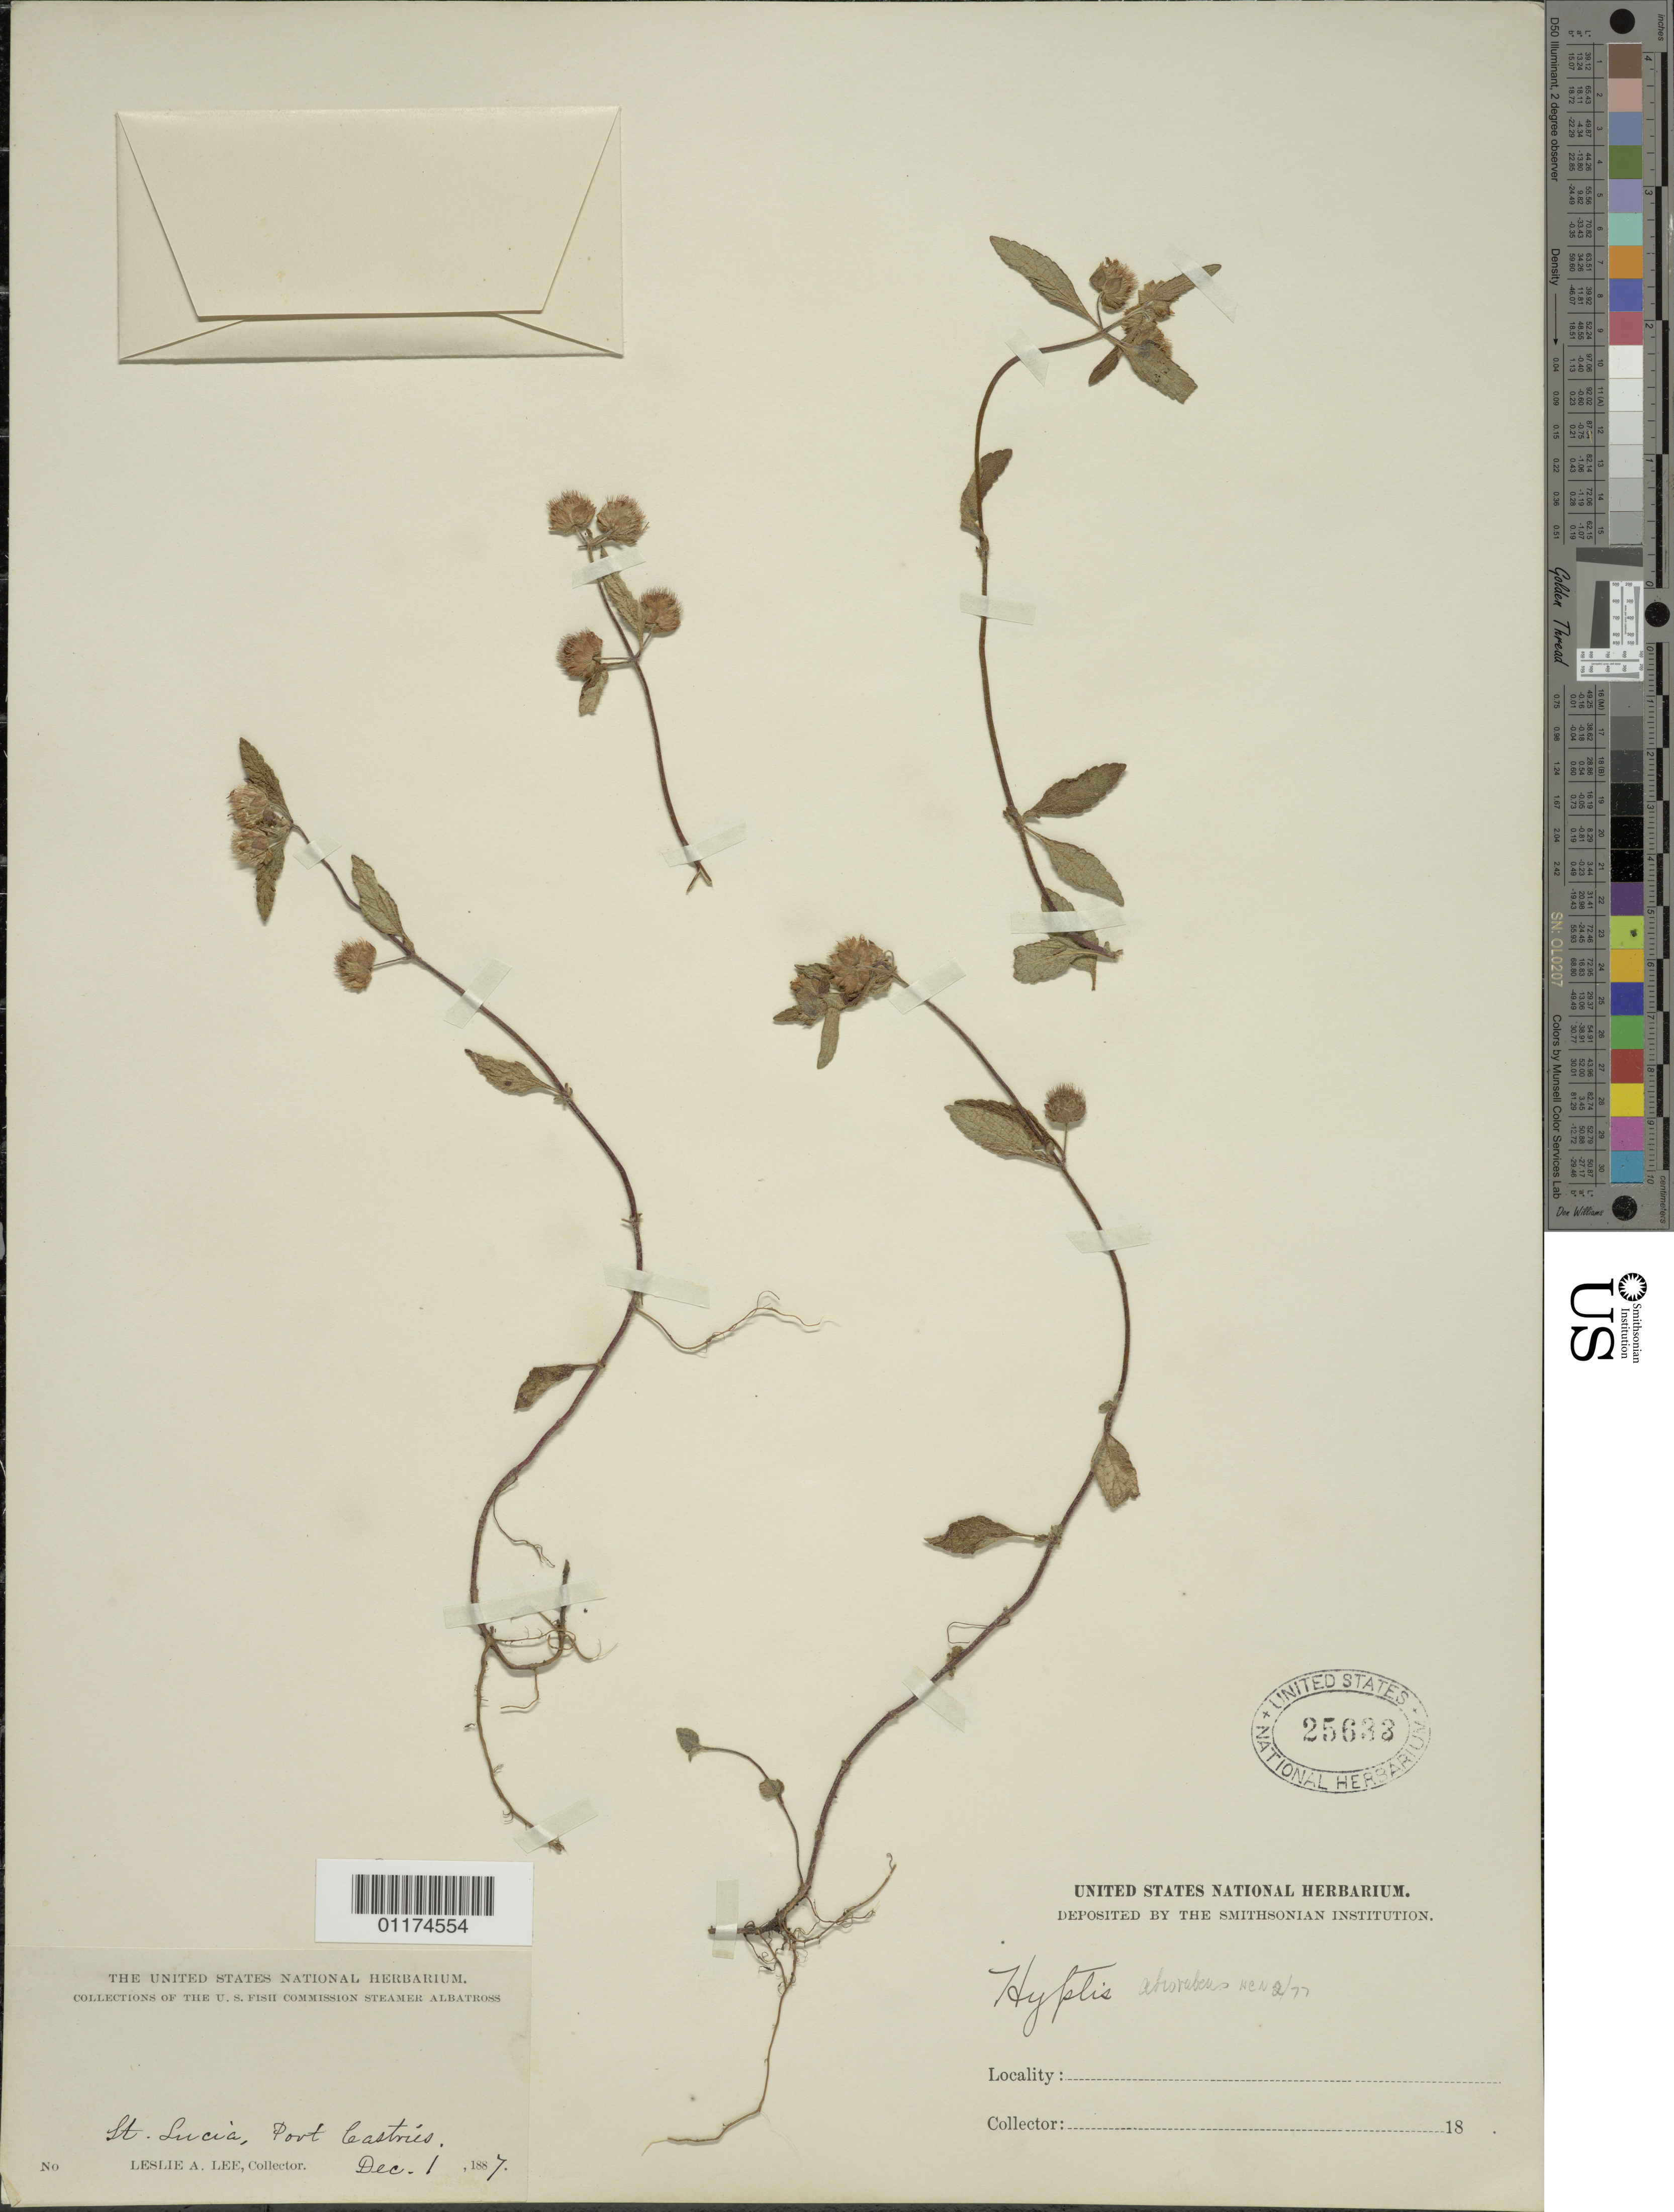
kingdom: Plantae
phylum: Tracheophyta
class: Magnoliopsida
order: Lamiales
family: Lamiaceae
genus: Hyptis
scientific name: Hyptis atrorubens var. atrorubens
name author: Poit.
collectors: L. Lee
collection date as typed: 01 Dec 1887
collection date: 1887-12-01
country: St. Lucia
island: St. Lucia I.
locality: St. Lucia, Port Le astries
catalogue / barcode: US 25633